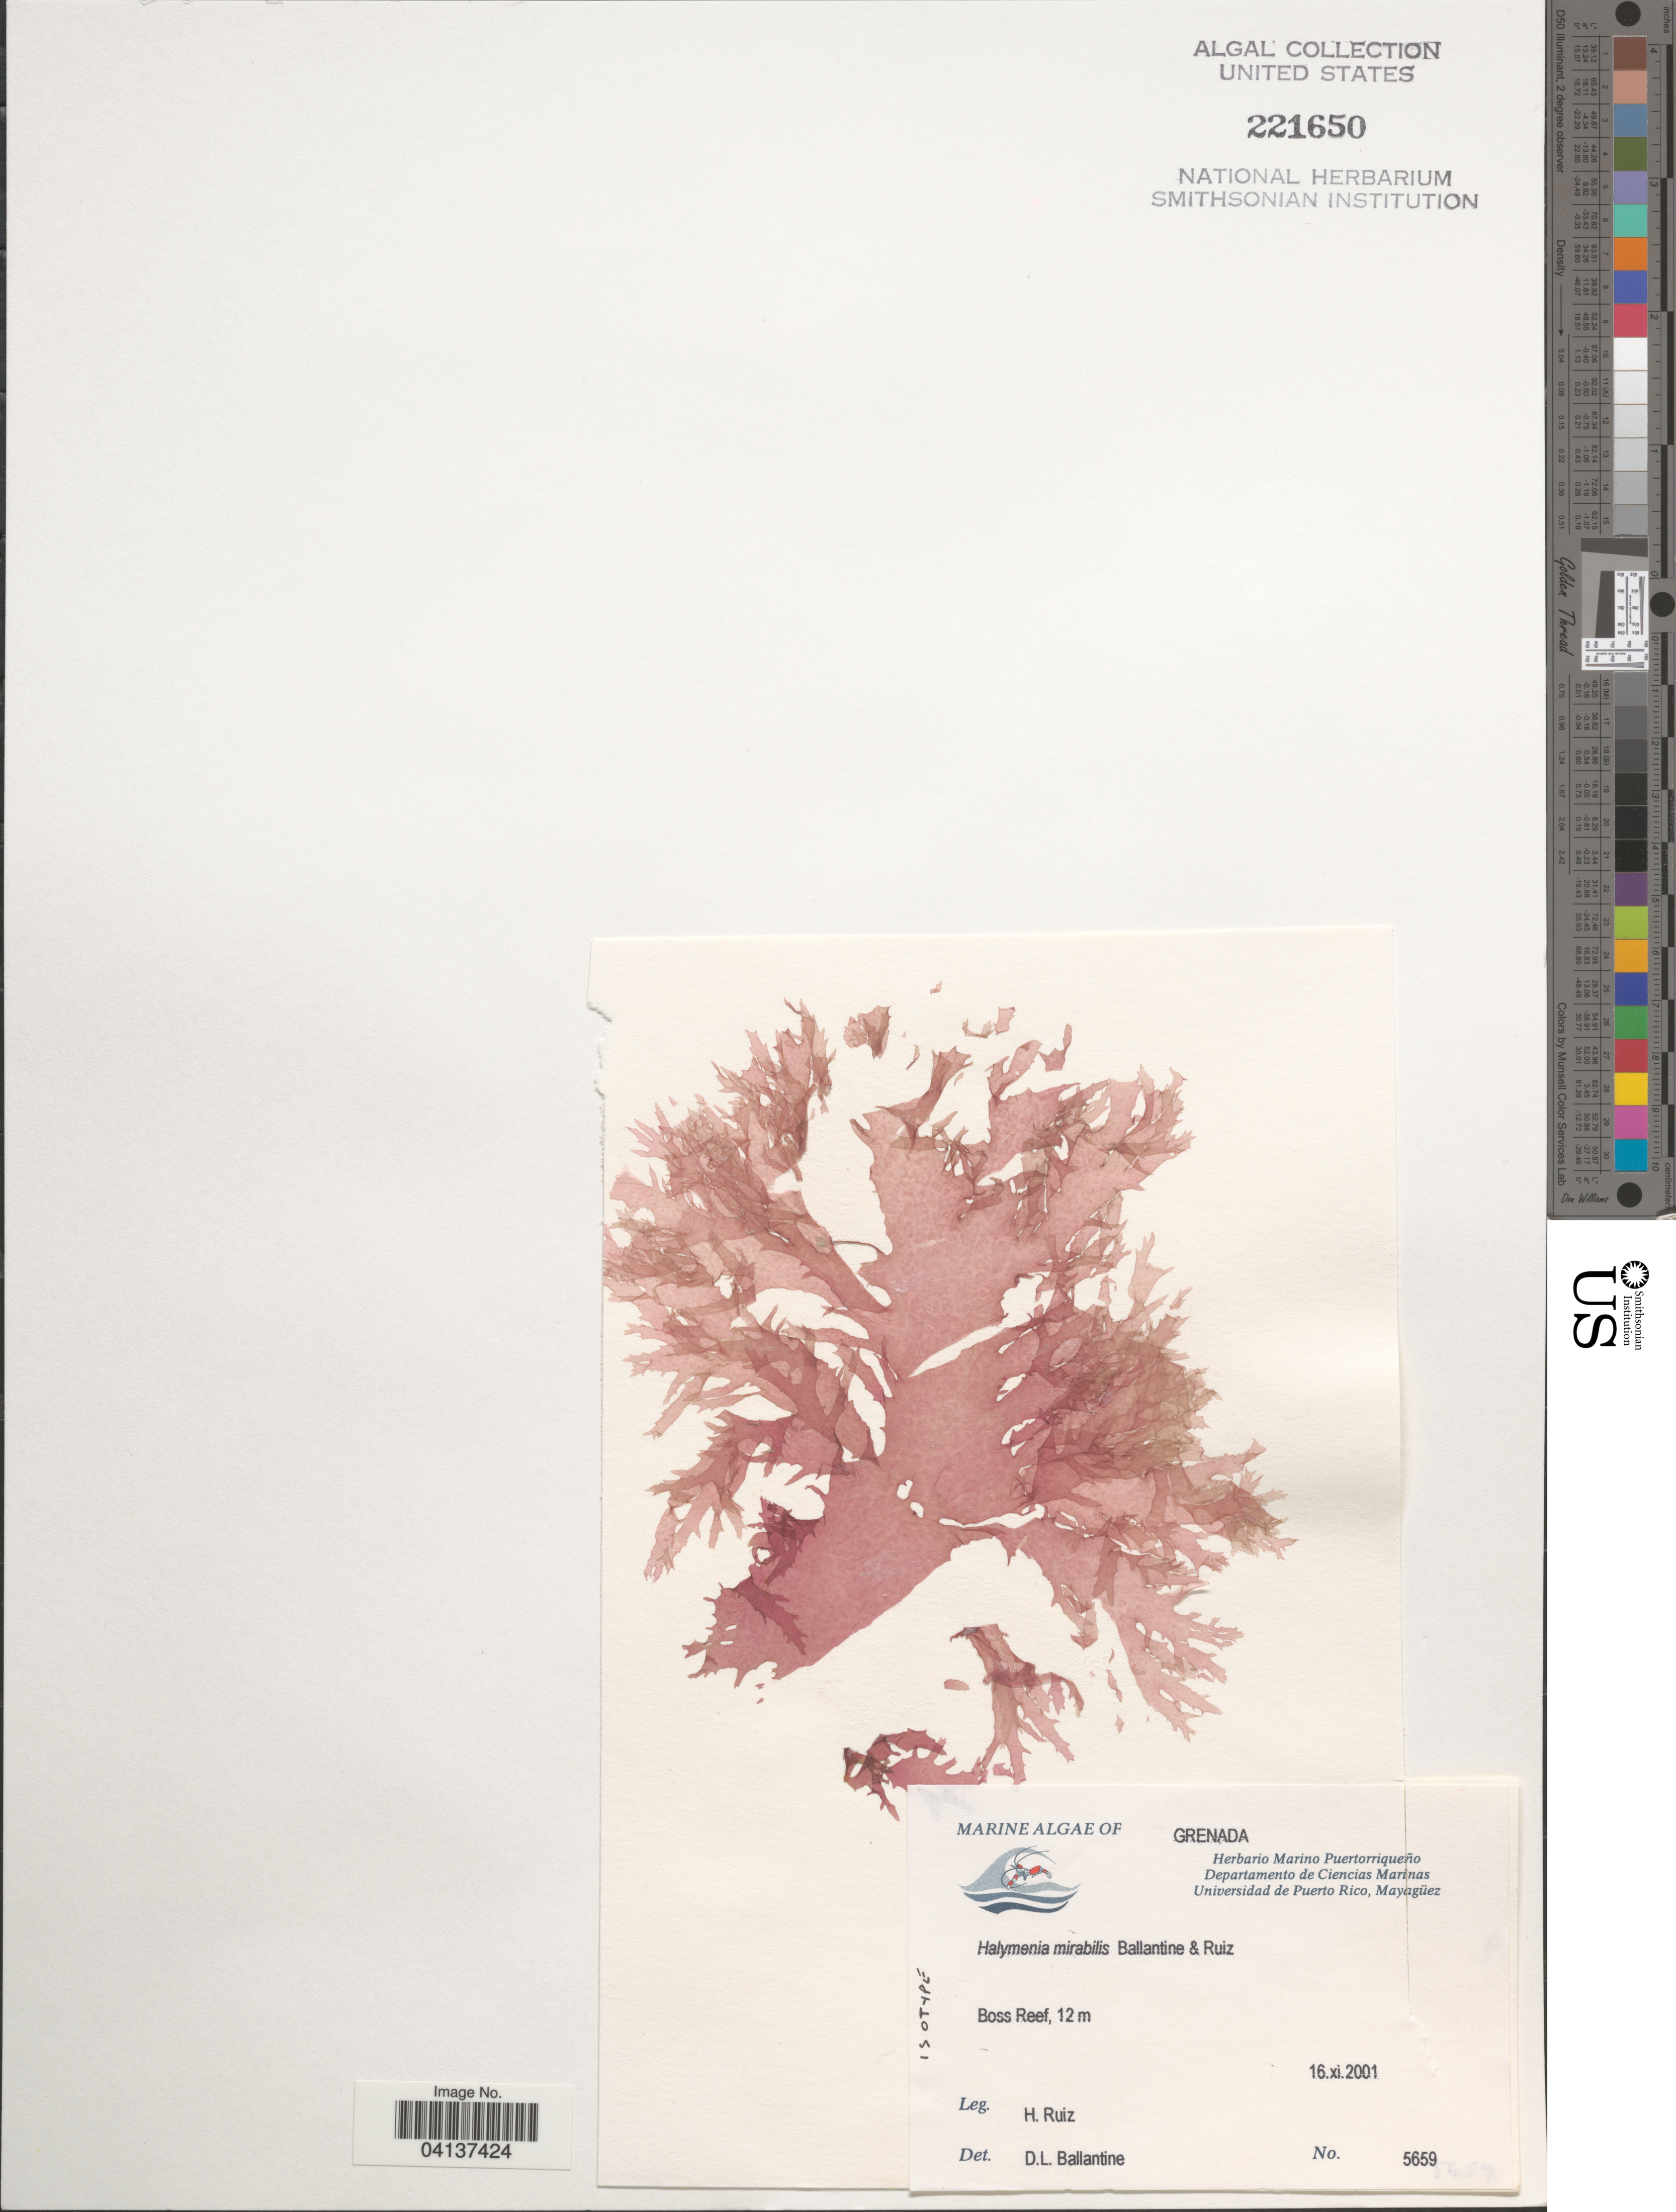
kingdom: Plantae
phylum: Rhodophyta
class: Florideophyceae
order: Halymeniales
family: Halymeniaceae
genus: Halymenia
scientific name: Halymenia mirabilis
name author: D.L. Ballant. & H.Ruiz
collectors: H. Ruiz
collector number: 5659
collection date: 2001-11-16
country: Grenada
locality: Boss Reef.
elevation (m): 12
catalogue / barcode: US 221650